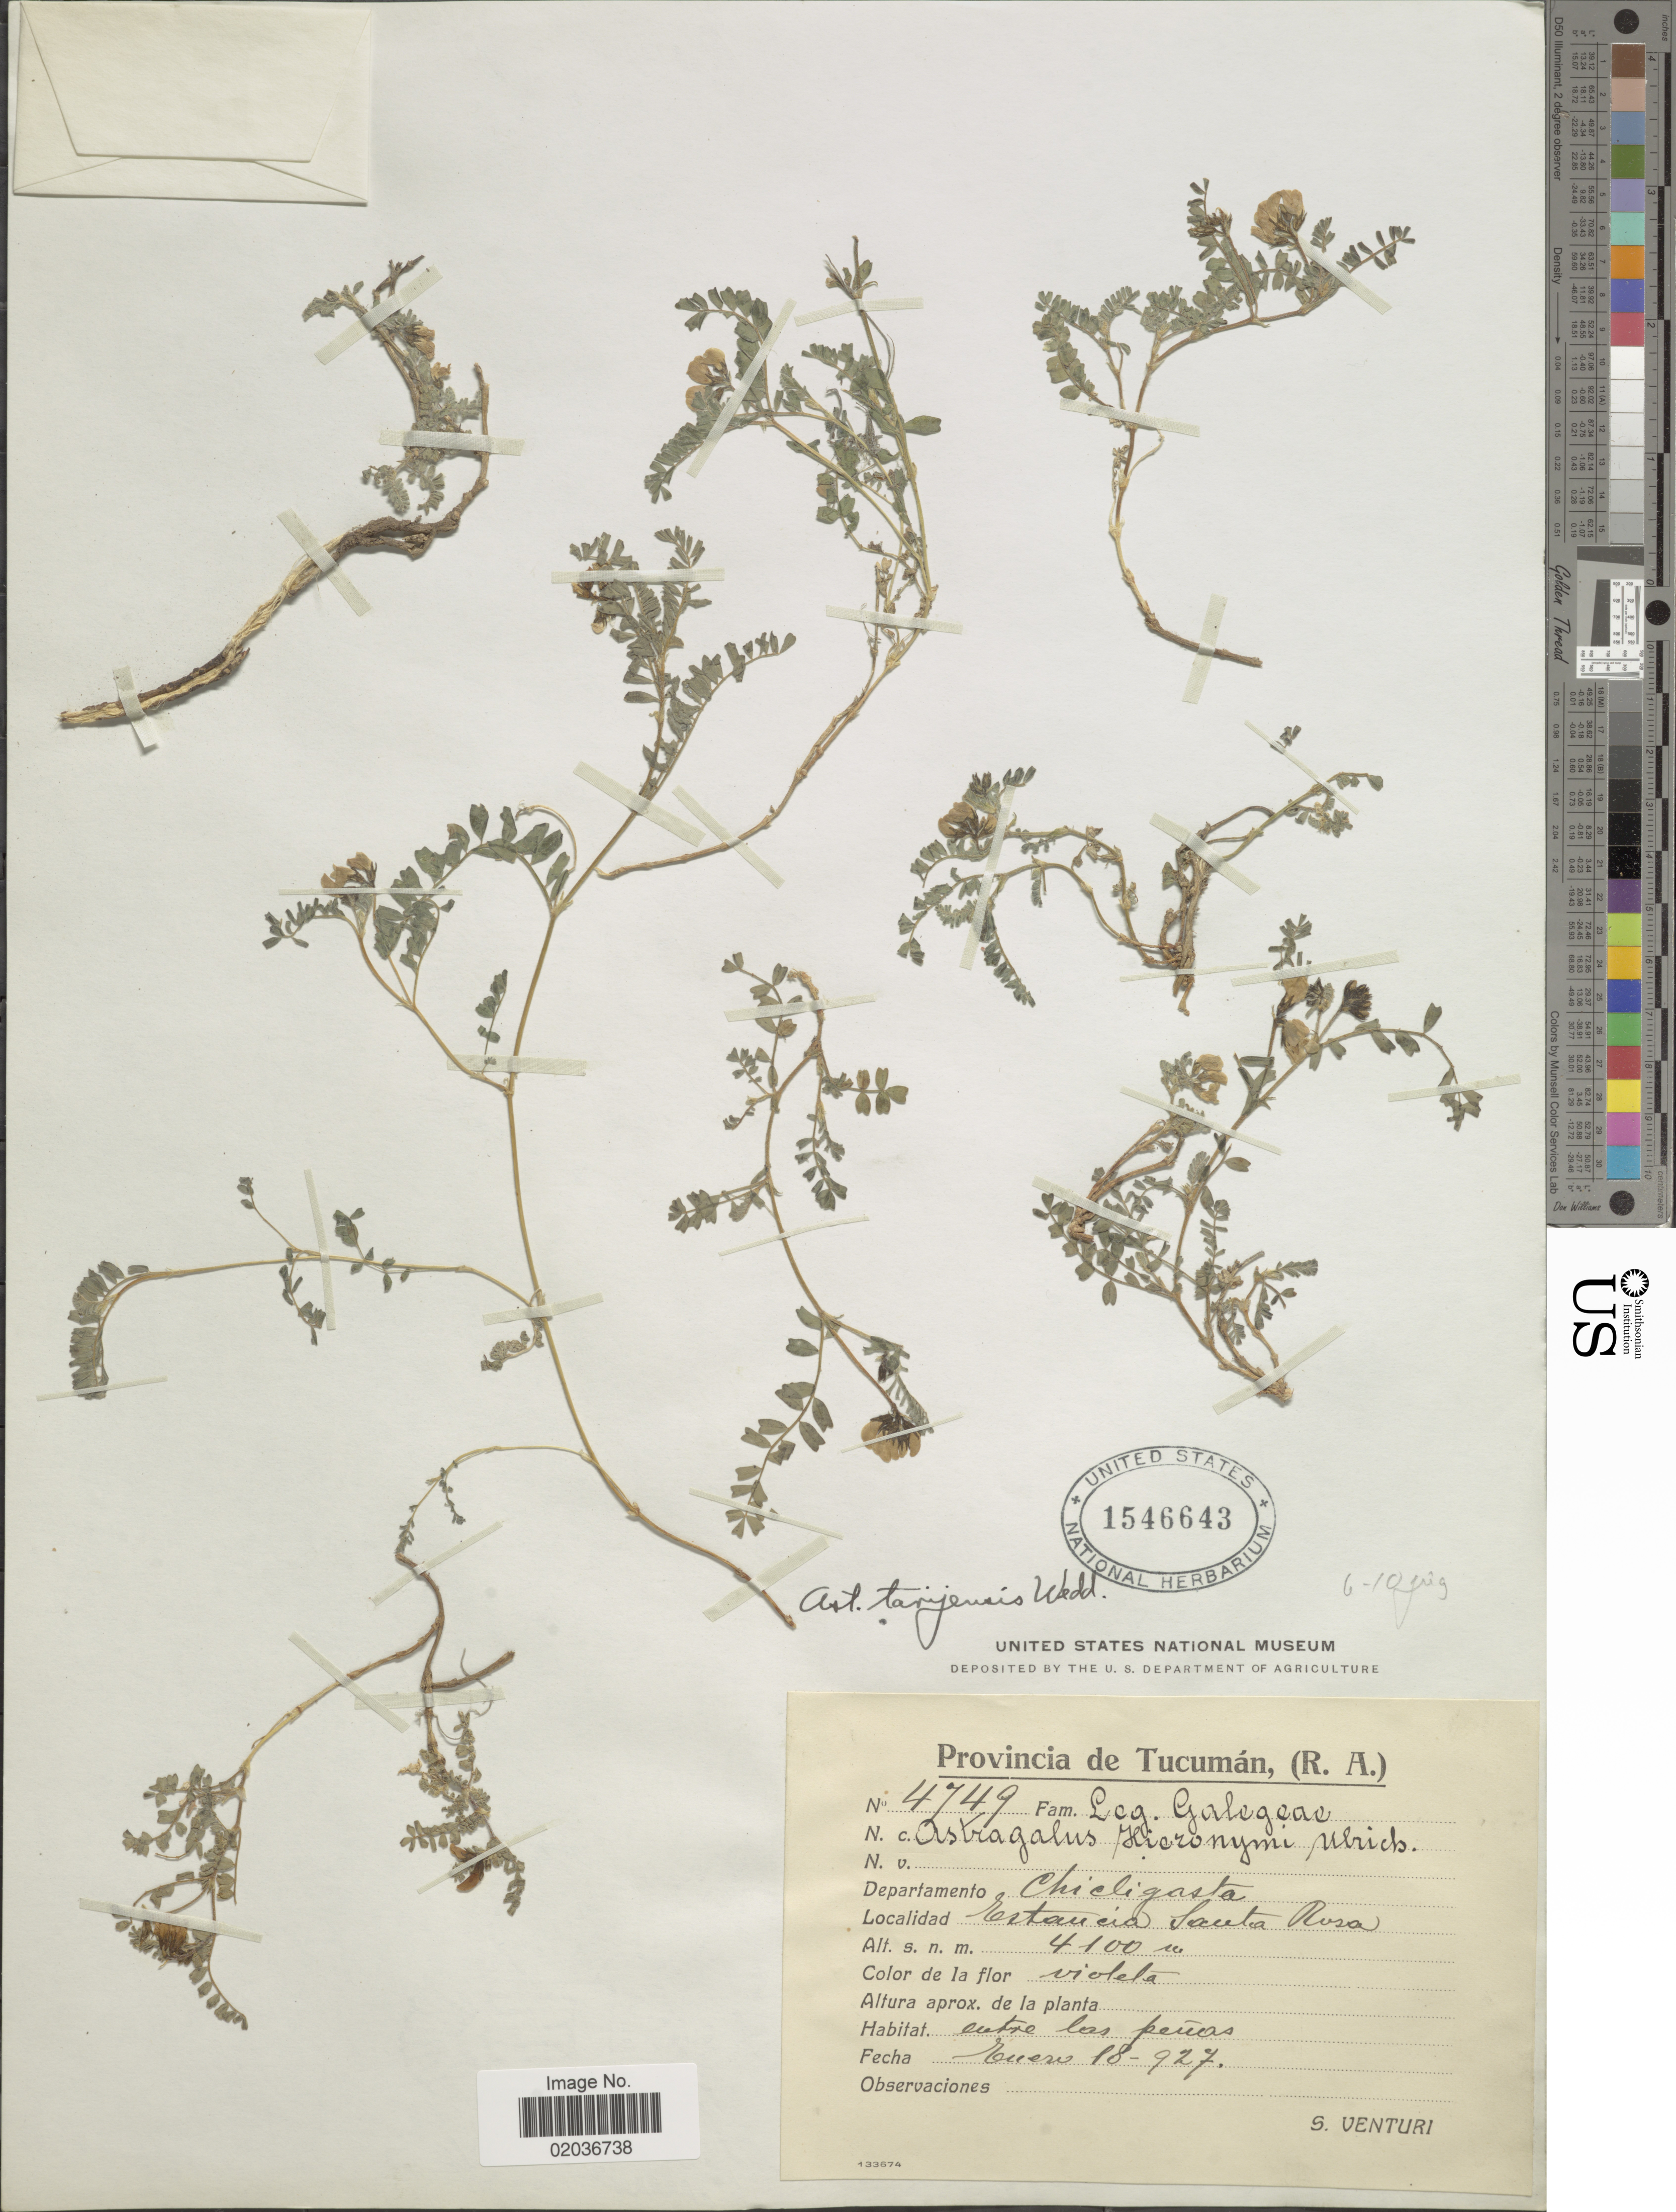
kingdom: Plantae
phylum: Tracheophyta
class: Magnoliopsida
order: Fabales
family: Fabaceae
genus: Astragalus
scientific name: Astragalus tarijensis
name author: Wedd.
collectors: S. Venturi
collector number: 4749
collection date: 1927-01-18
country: Argentina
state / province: Tucuman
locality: (R.A.) Departamento Chicligasta, Estancia Santa Rosa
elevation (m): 4100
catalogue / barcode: US 1546643